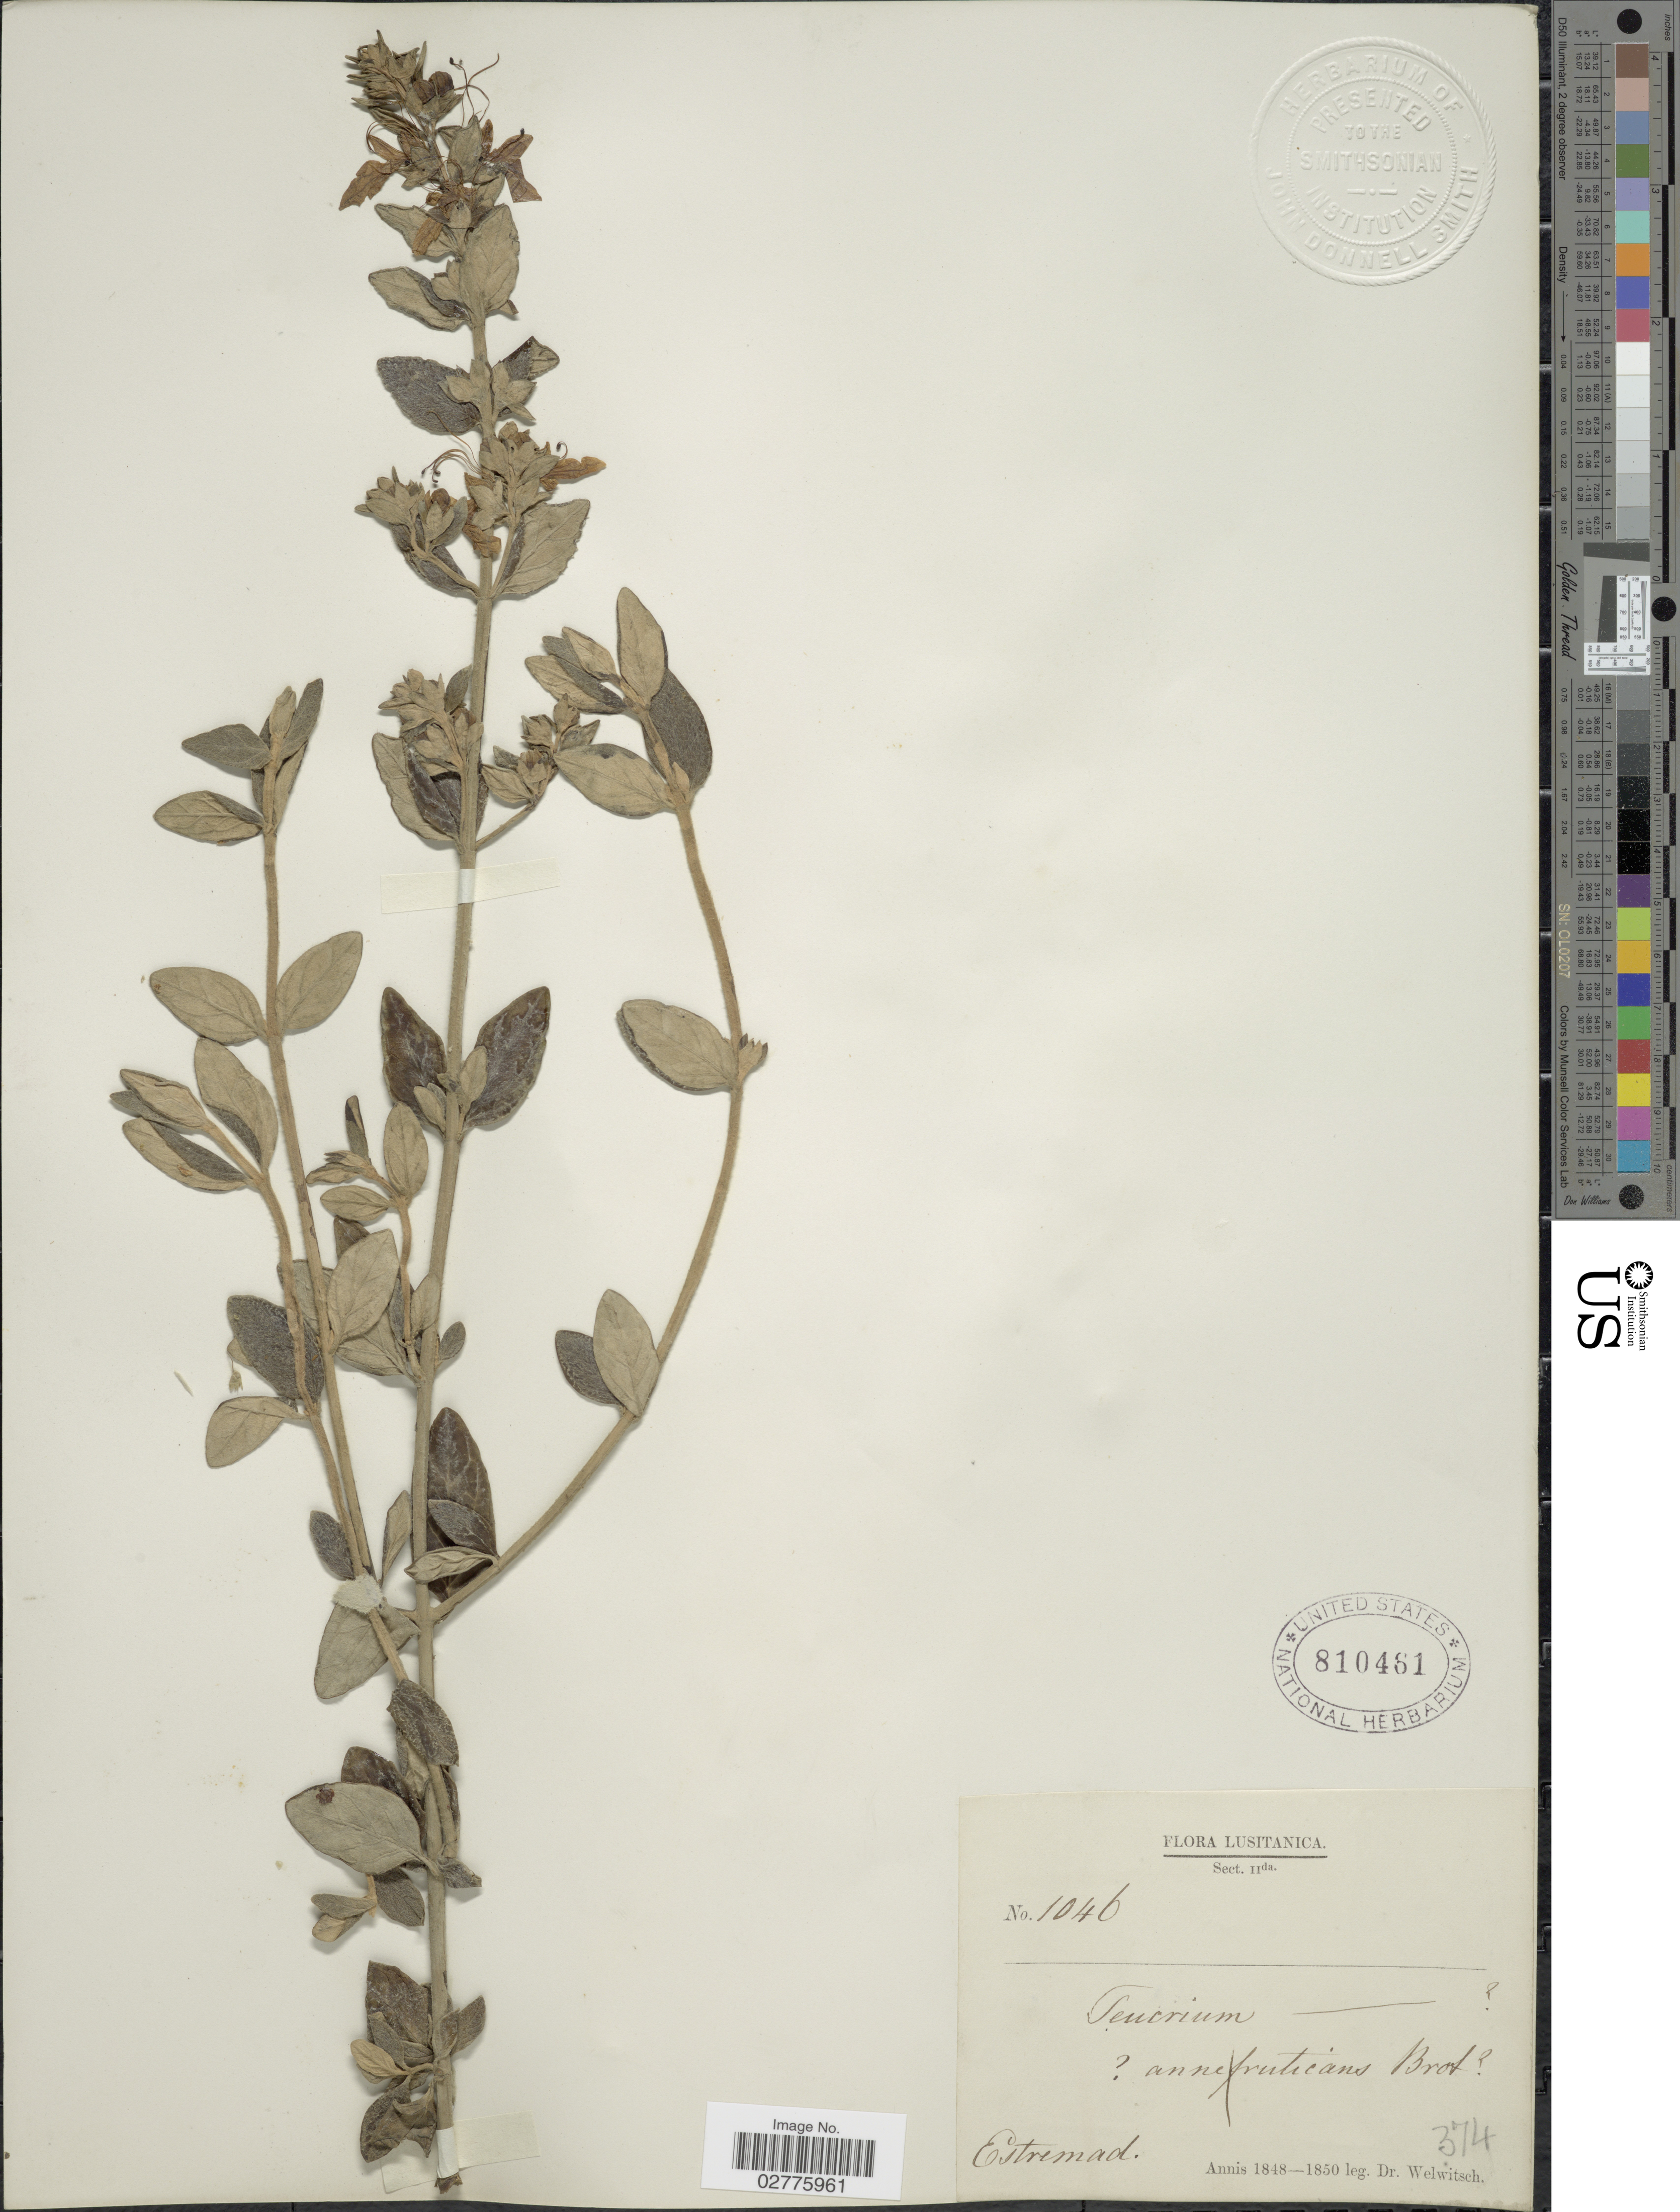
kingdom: Plantae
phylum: Tracheophyta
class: Magnoliopsida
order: Lamiales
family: Lamiaceae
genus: Teucrium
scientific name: Teucrium sp.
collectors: -. Welwitsch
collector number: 1046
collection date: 1848/1850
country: Portugal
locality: Lusitanica. Estremad.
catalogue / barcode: US 810461